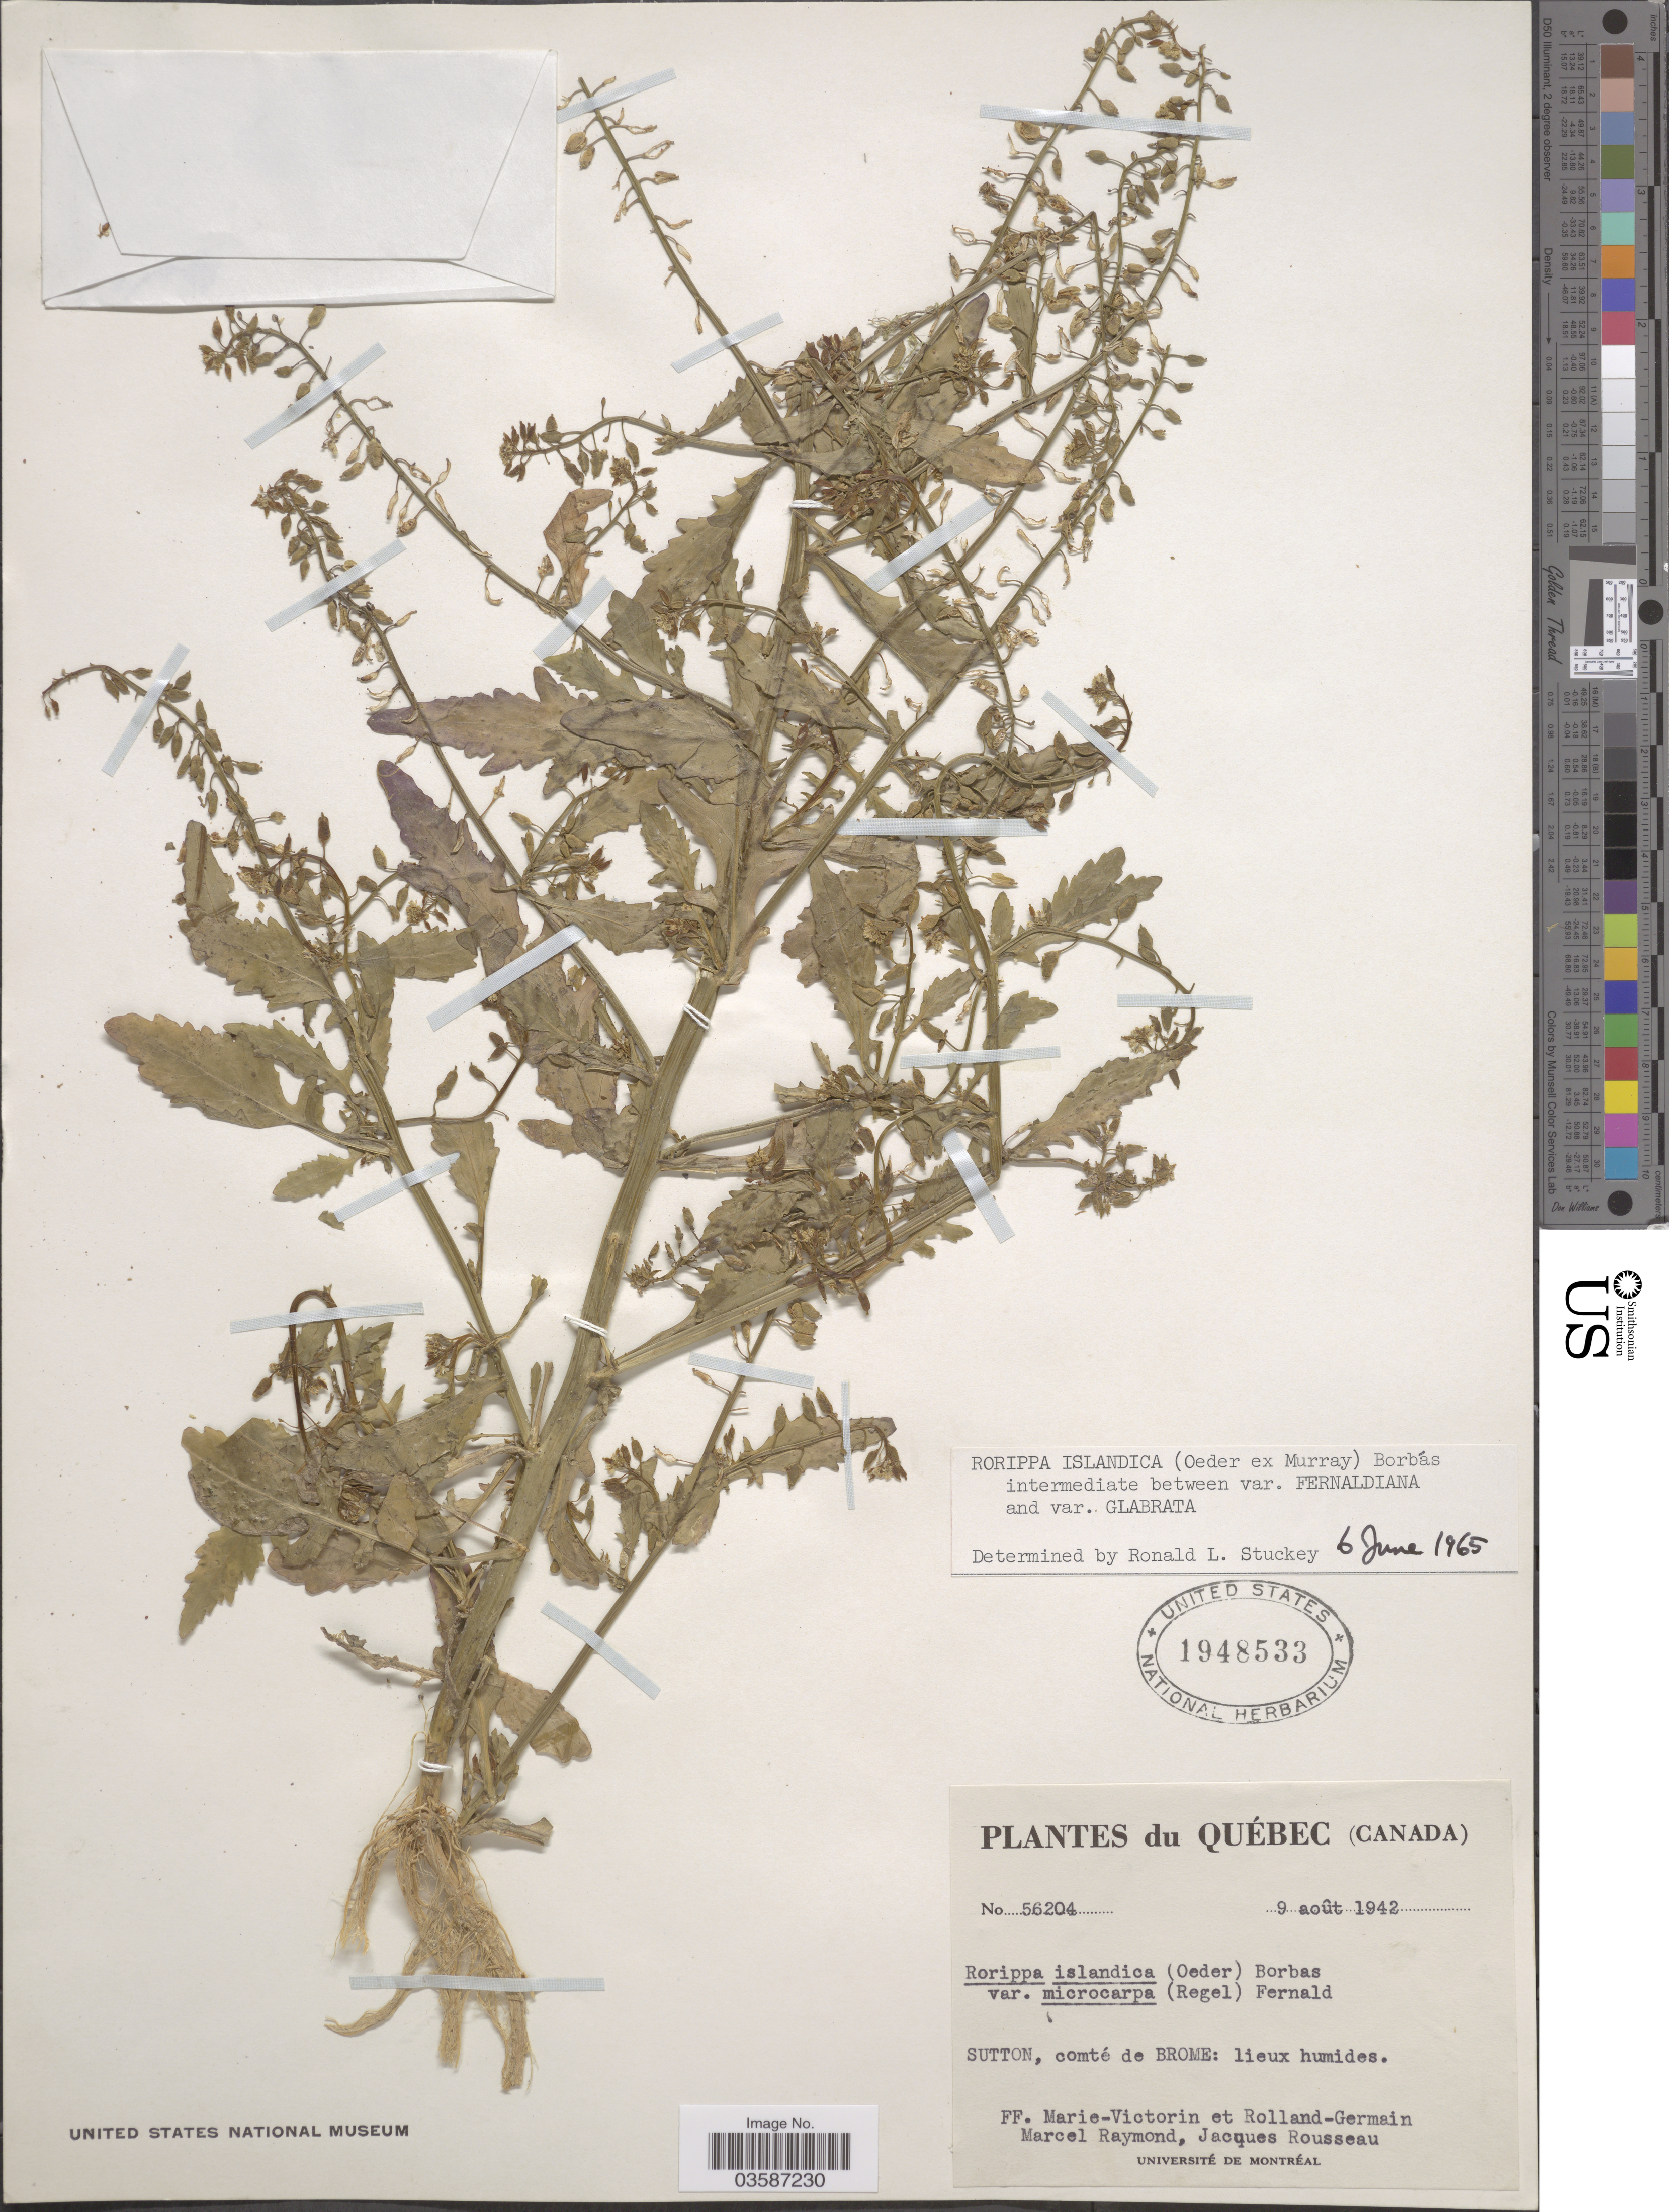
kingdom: Plantae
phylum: Tracheophyta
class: Magnoliopsida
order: Brassicales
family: Brassicaceae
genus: Rorippa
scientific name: Rorippa islandica var. glabrata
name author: (Lunell) Butters & Abbe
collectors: F. Marie-Victorin, Rolland-Germain, M. Raymond & J. Rousseau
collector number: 56204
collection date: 1942-08-09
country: Canada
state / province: Quebec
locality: Sutton, comté de Brome.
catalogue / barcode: US 1948533